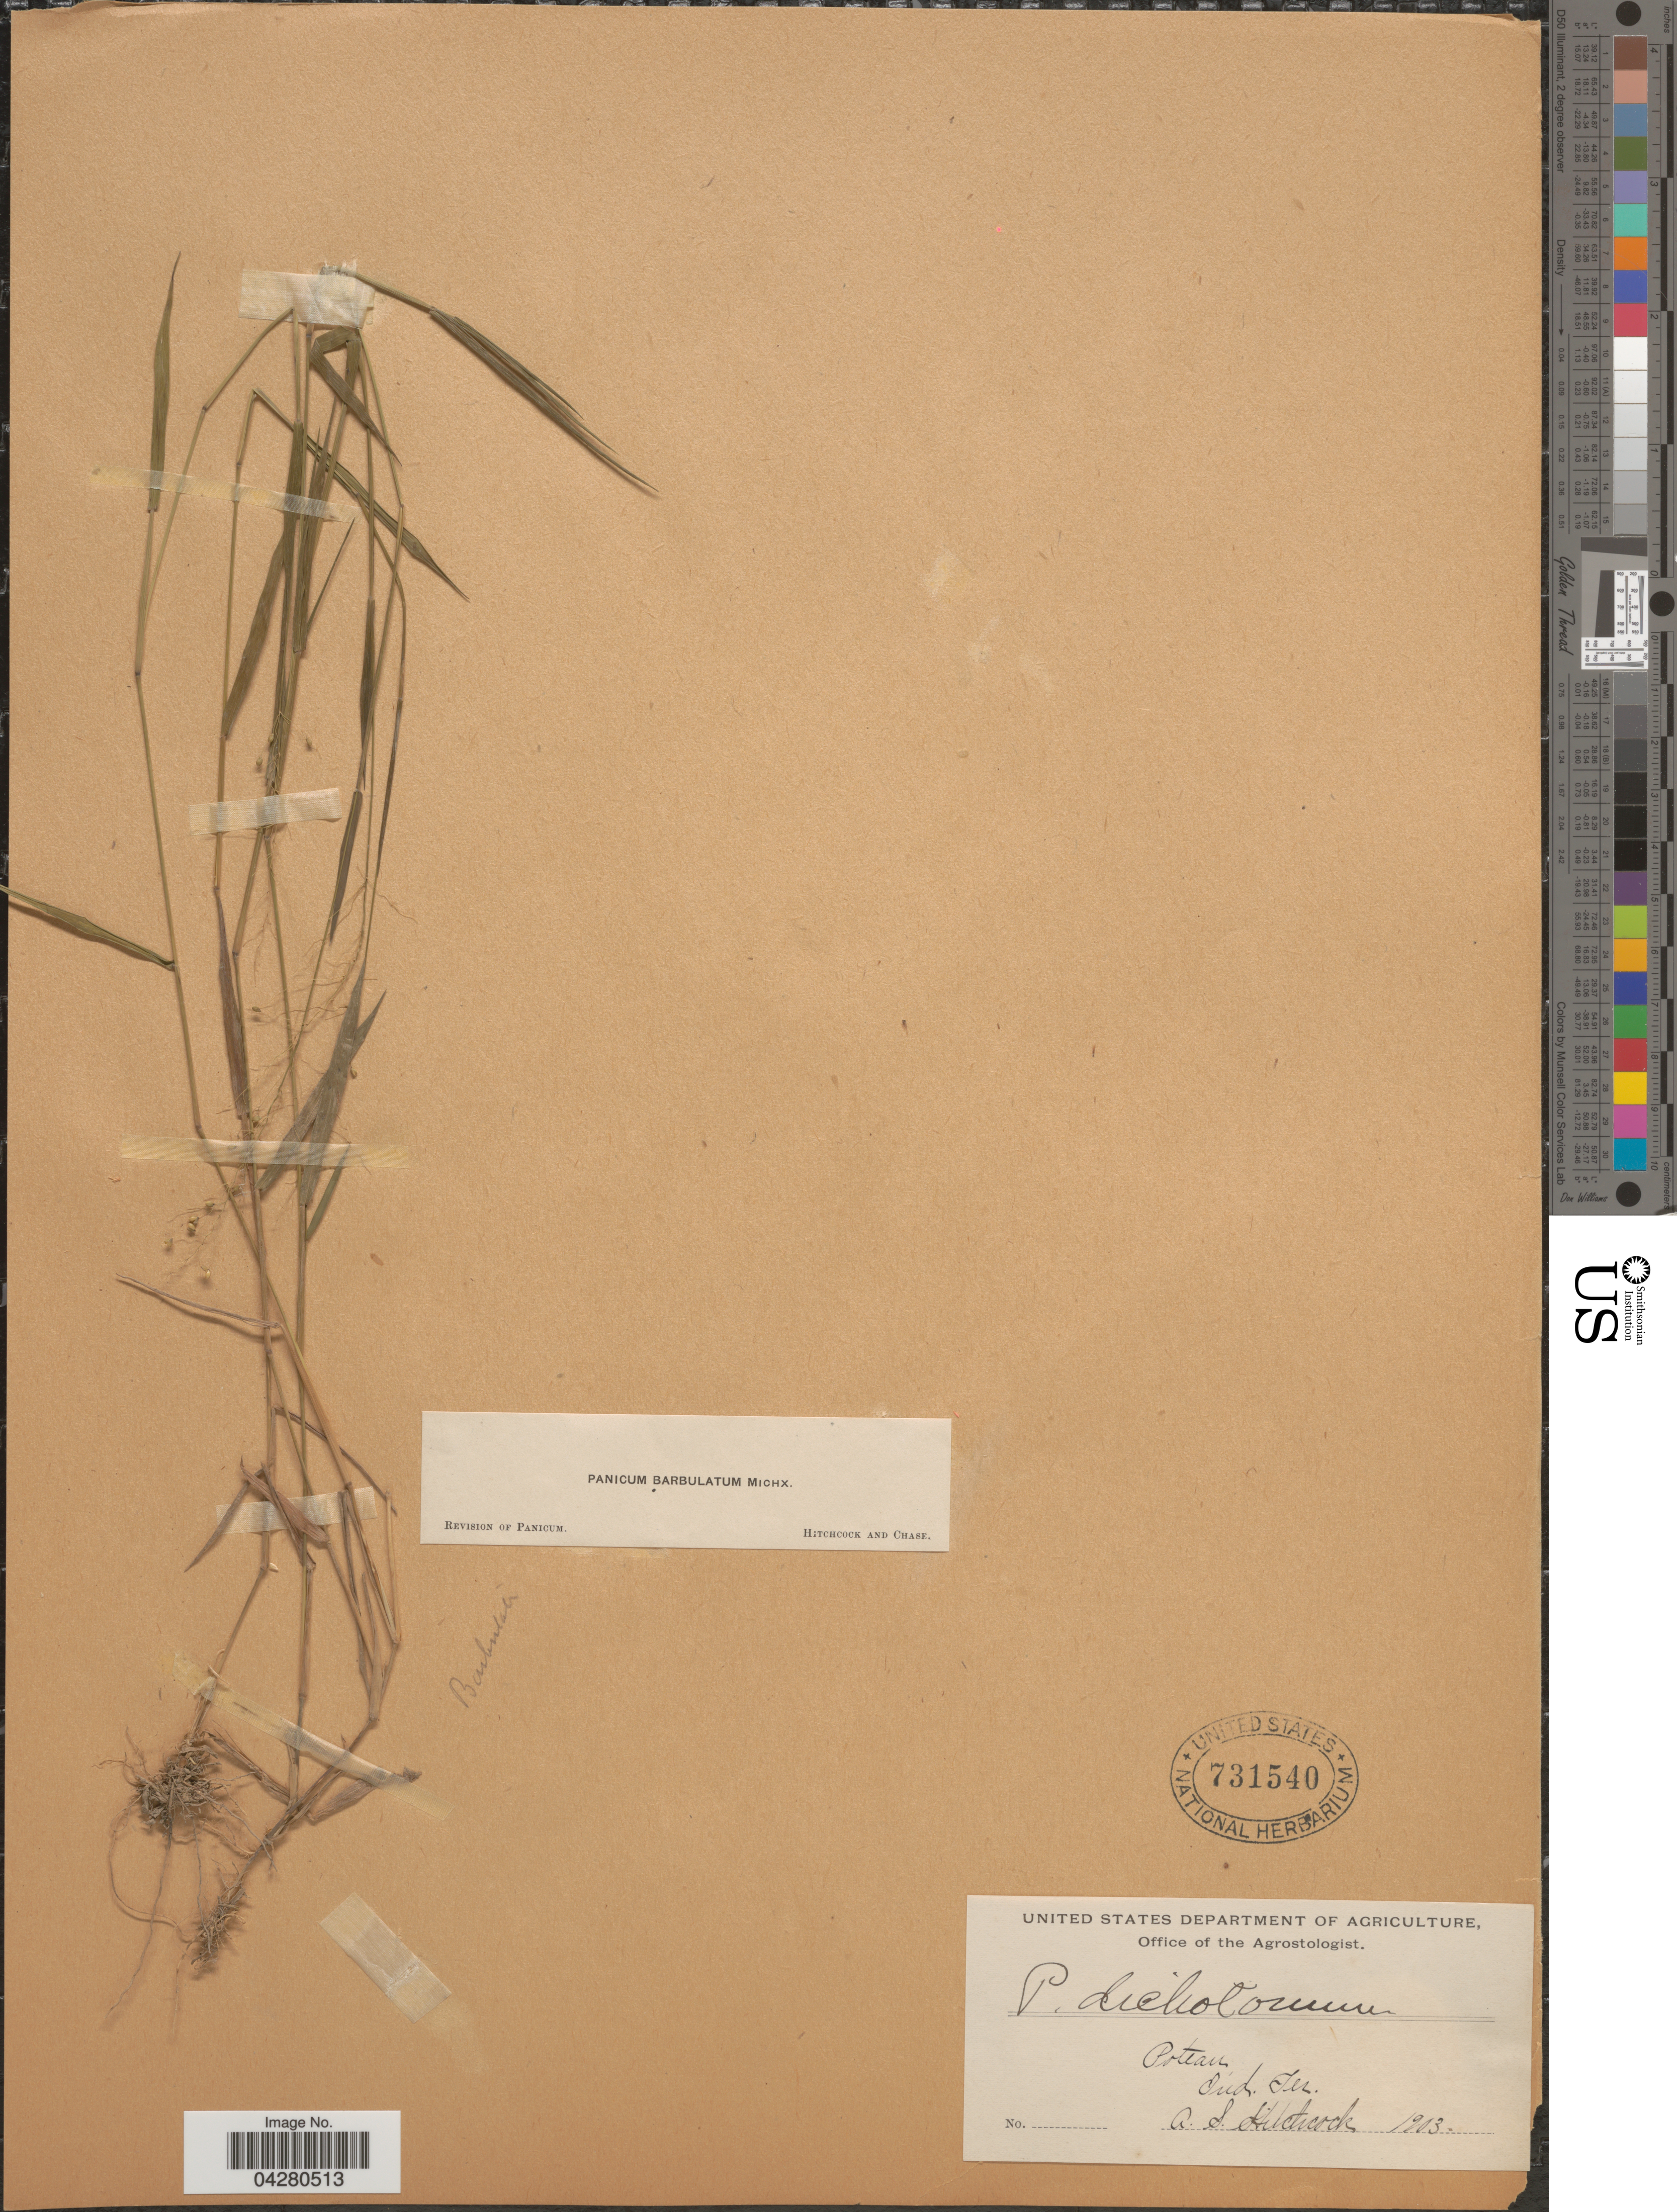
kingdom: Plantae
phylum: Tracheophyta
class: Liliopsida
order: Poales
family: Poaceae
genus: Dichanthelium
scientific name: Dichanthelium dichotomum var. dichotomum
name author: (L.) Gould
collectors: A. S. Hitchcock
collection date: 1903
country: United States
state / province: Texas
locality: Poteau, Ind.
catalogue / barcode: US 731540